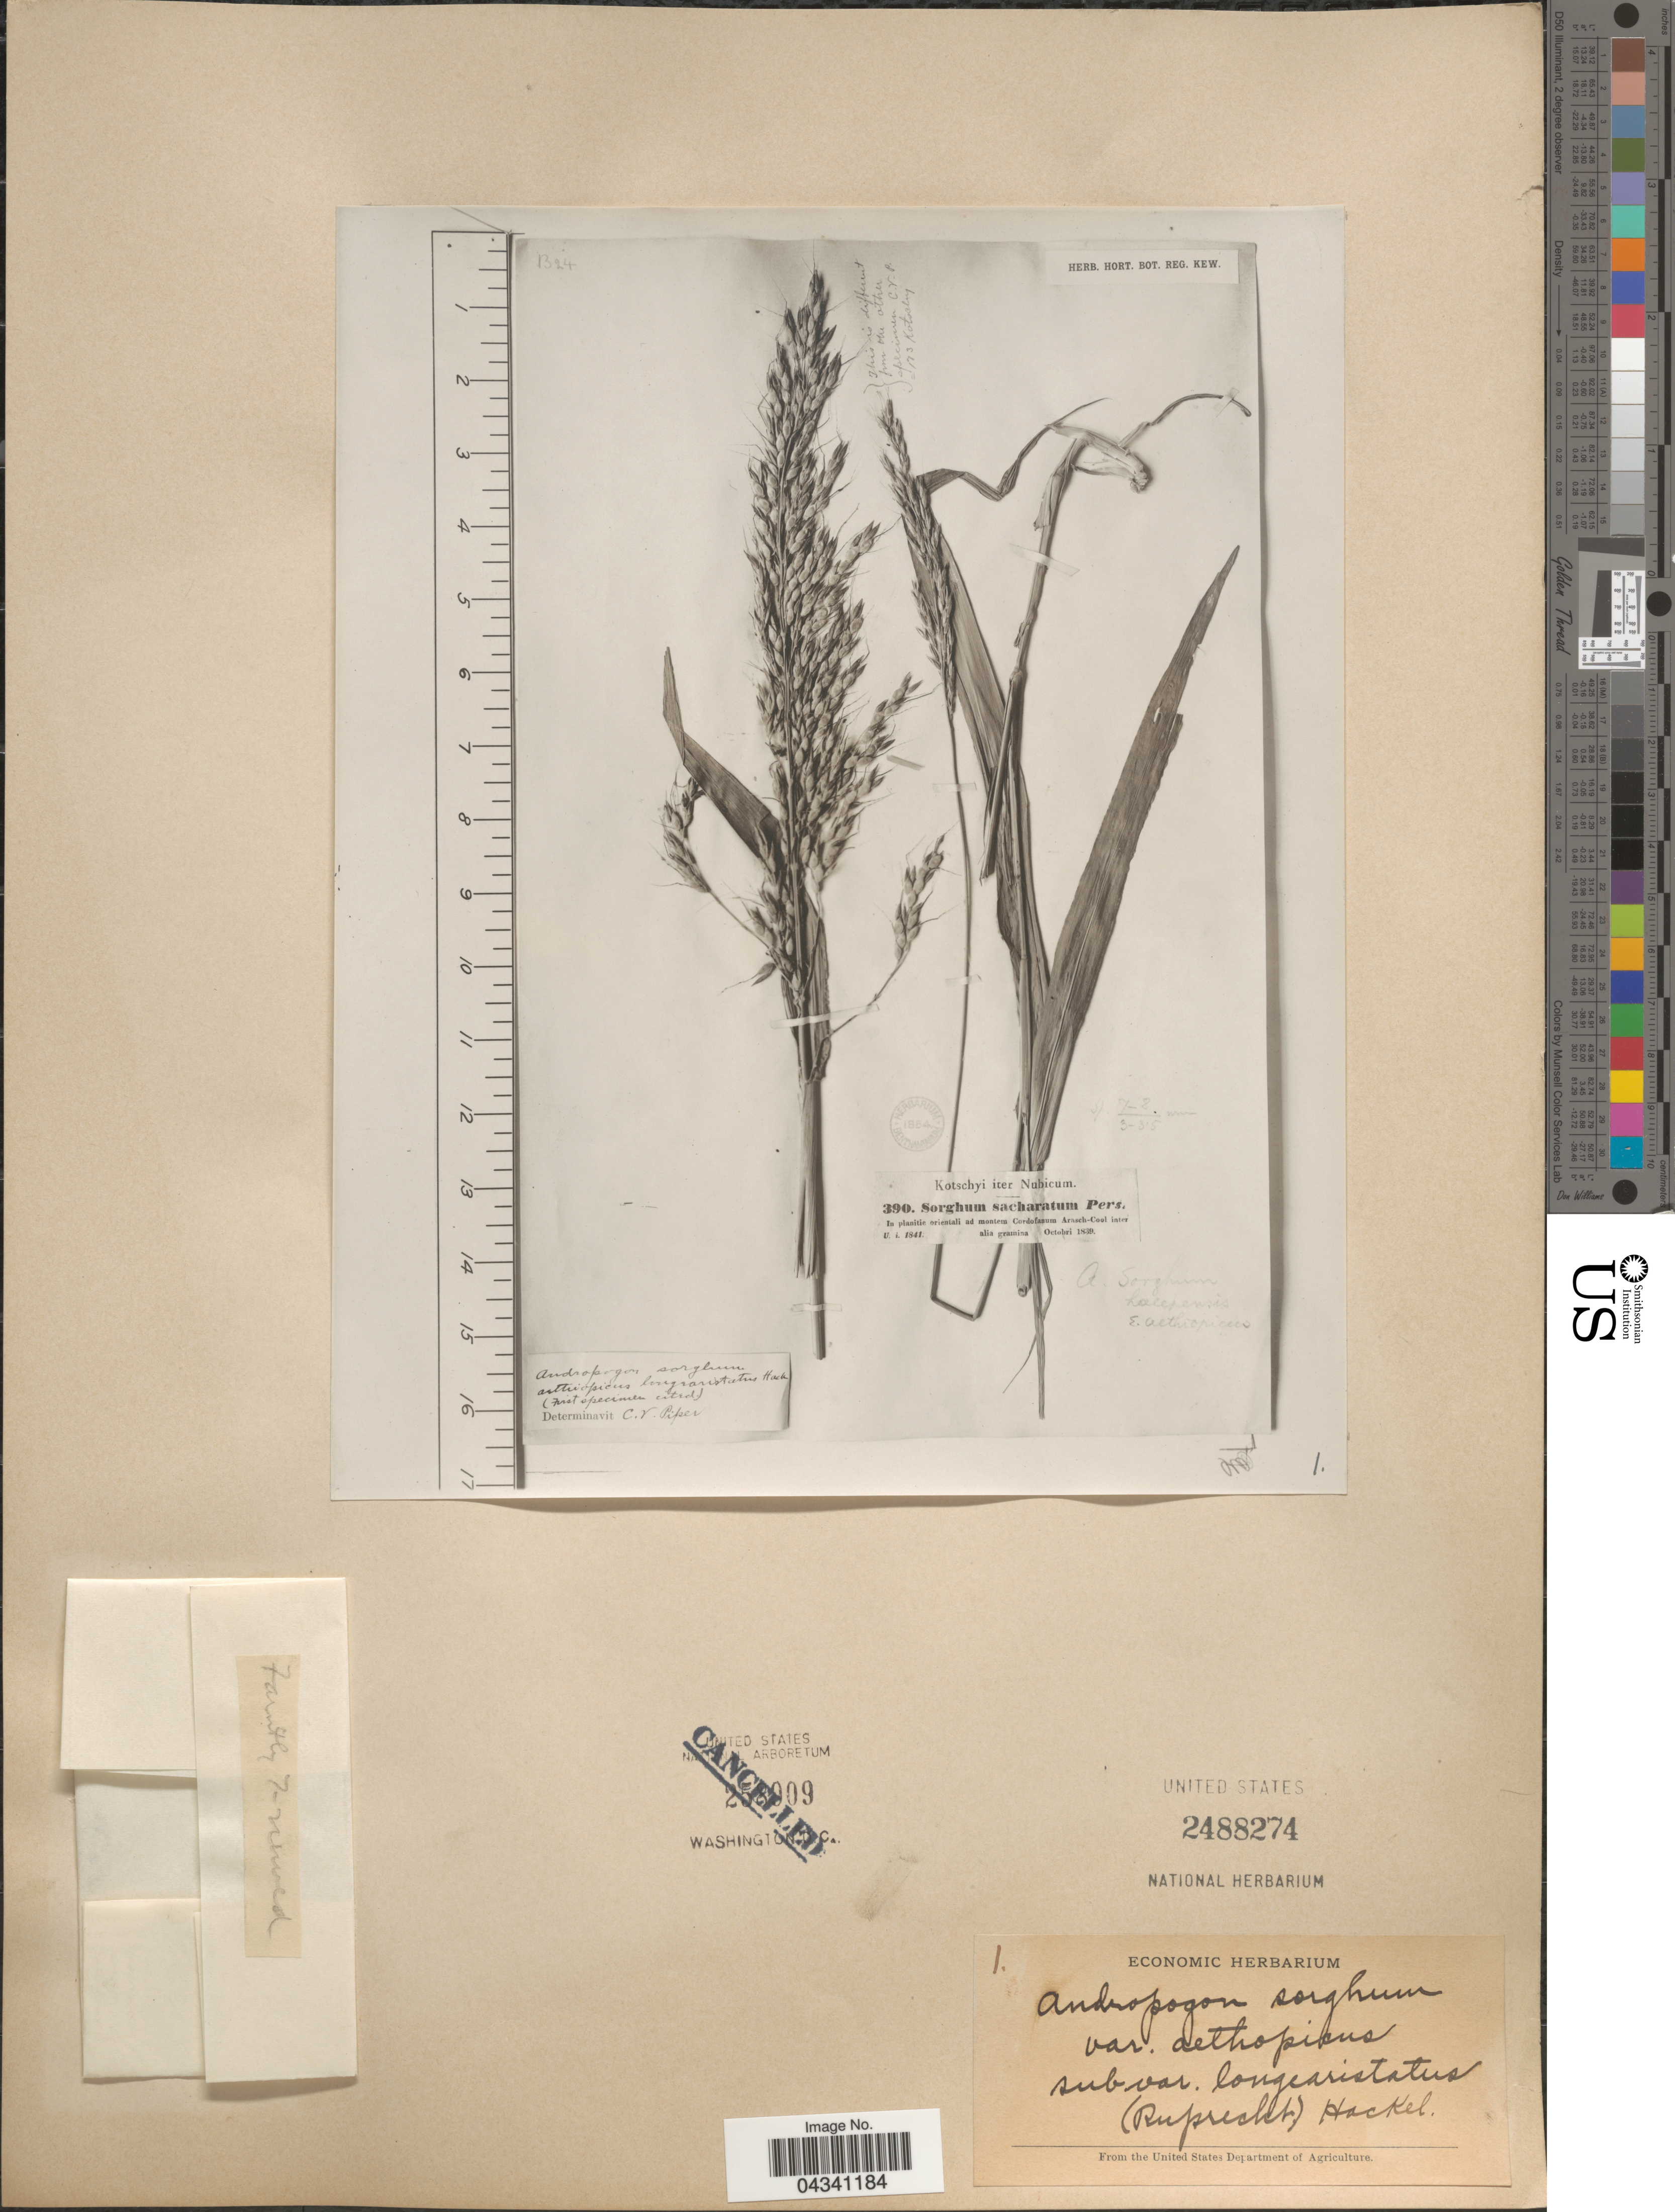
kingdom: Plantae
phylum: Tracheophyta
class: Liliopsida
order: Poales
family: Poaceae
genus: Sorghum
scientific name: Sorghum x almum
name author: Parodi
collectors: -. Kotschyi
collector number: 390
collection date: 1839-10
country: Sudan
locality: Iter Nubicum. In planitic orientali ad montem Cordofasum Arasch-Cool inter.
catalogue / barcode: US 2488274